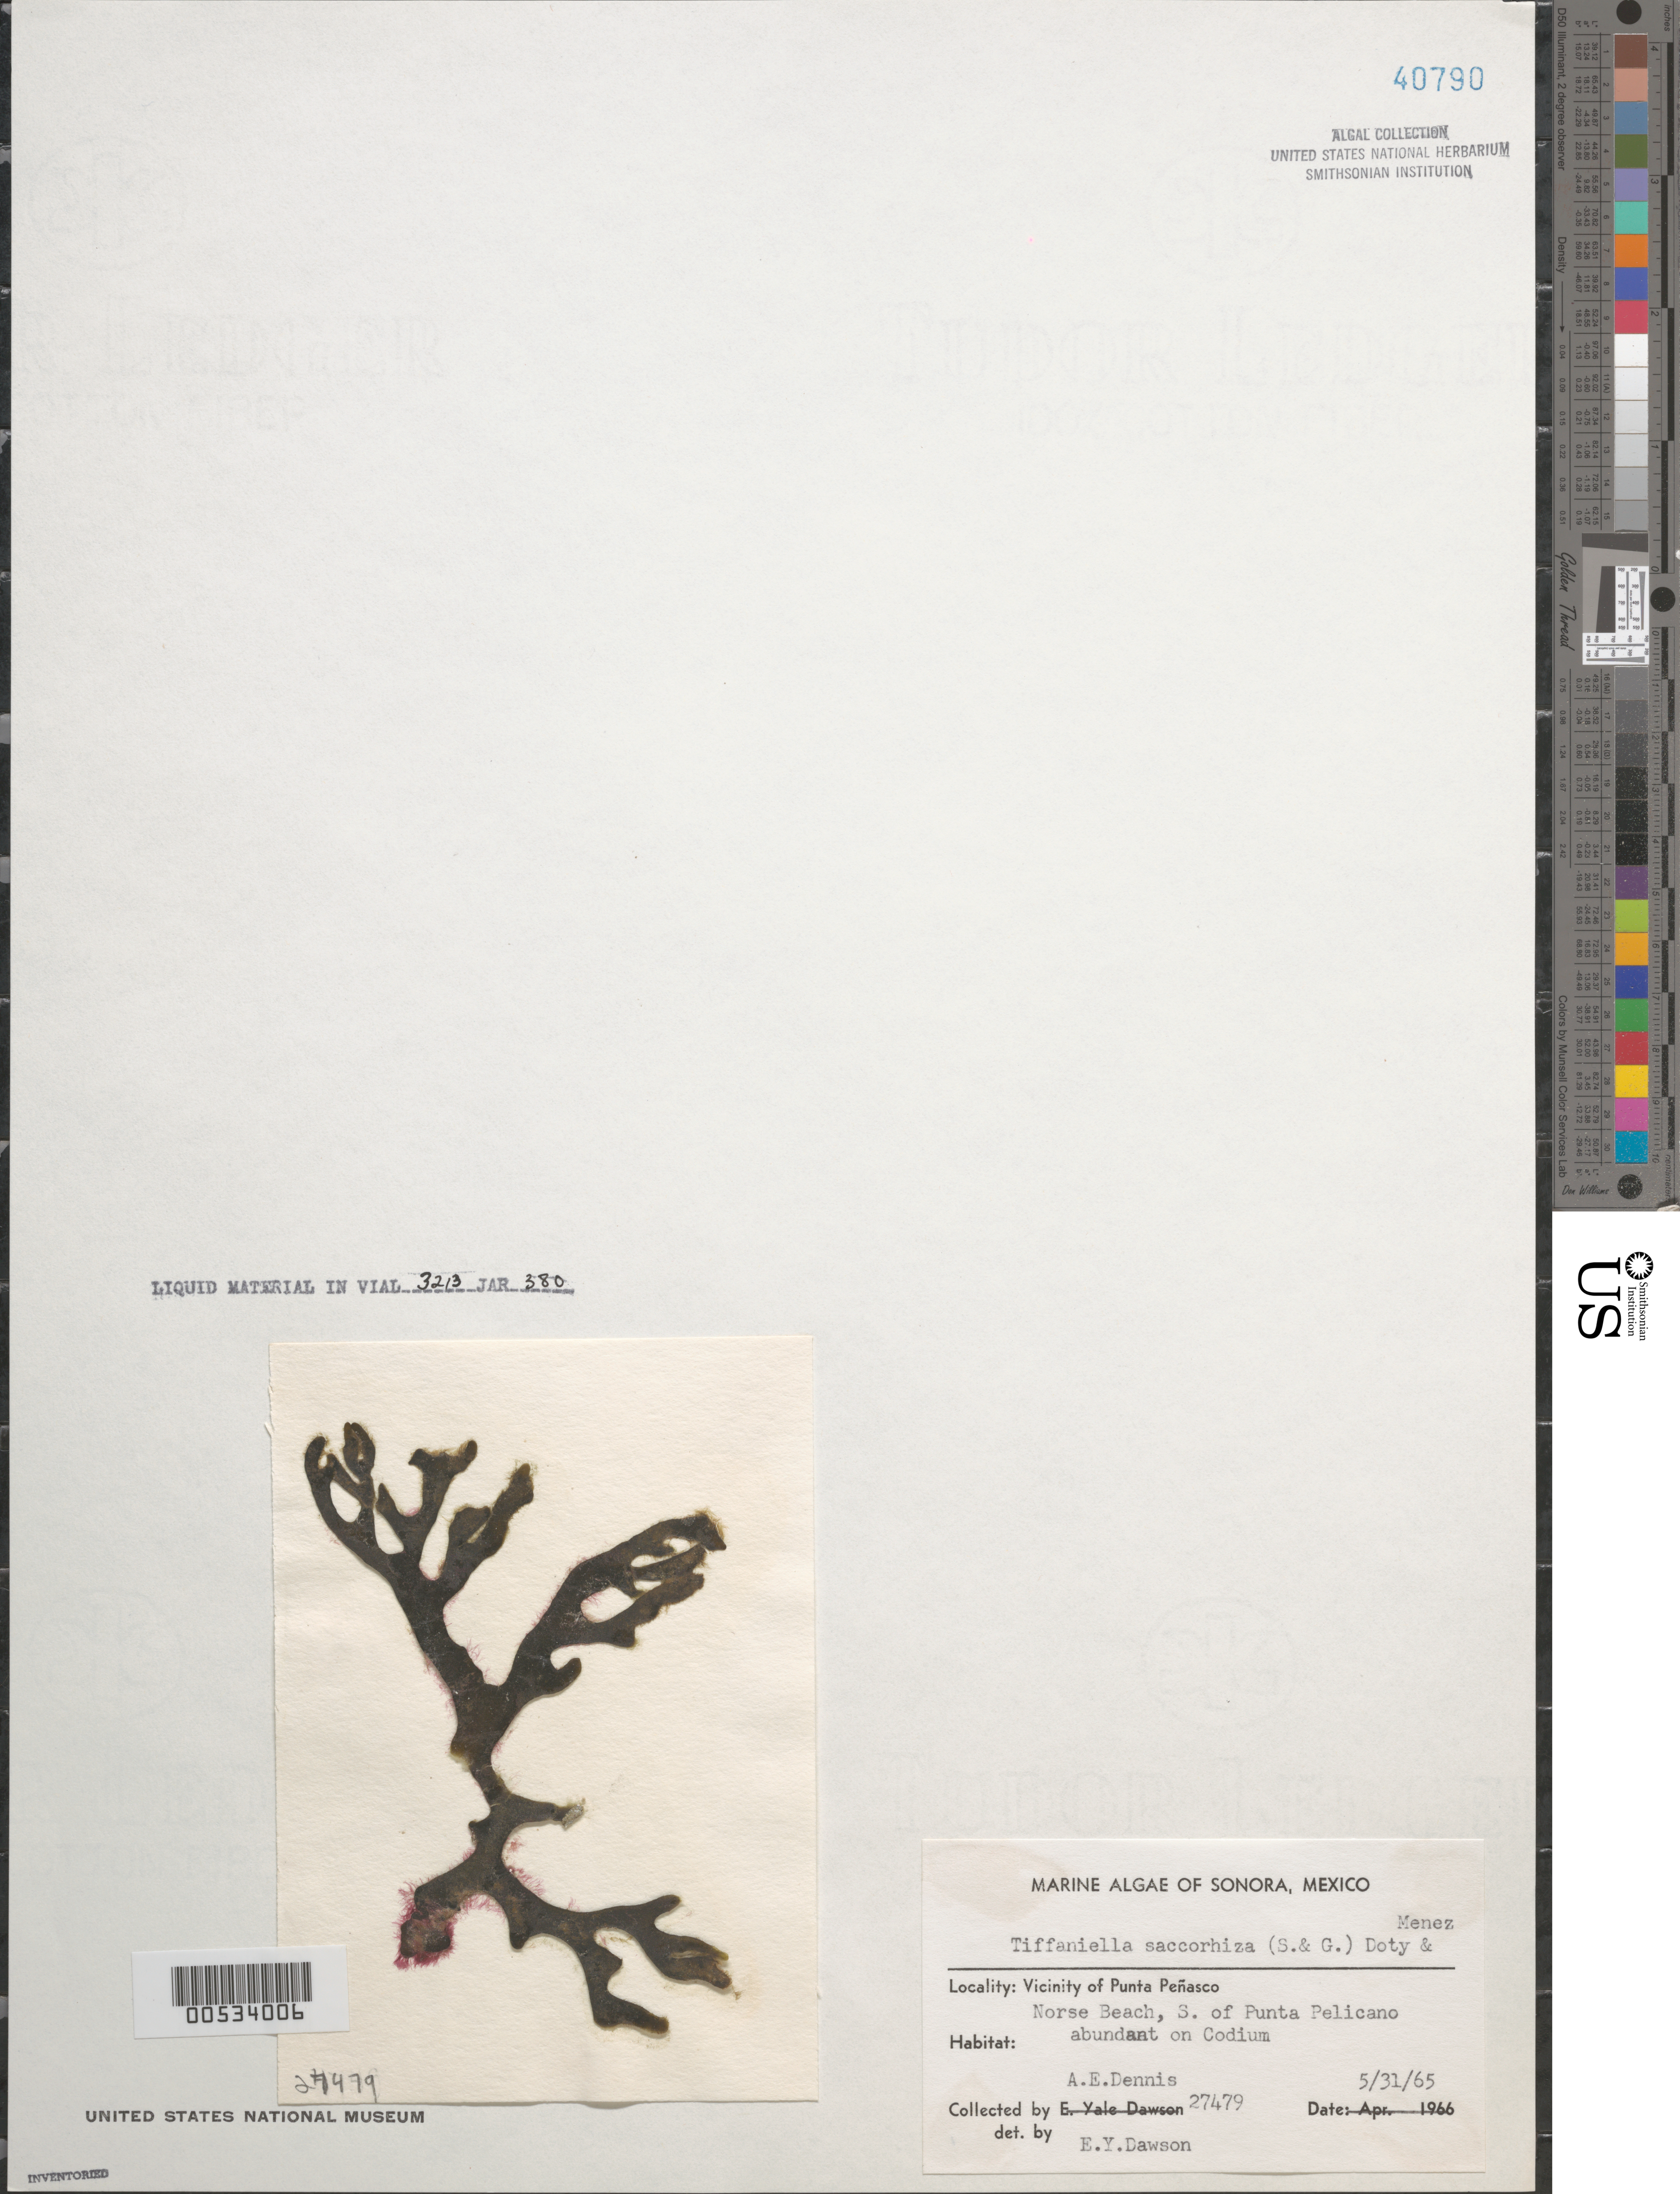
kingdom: Plantae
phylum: Rhodophyta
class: Florideophyceae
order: Ceramiales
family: Wrangeliaceae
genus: Tiffaniella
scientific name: Tiffaniella saccorhiza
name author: (Setch. & N.L. Gardner) Doty & Menez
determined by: Dawson, E. Y.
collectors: A. Dennis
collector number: EYD 27479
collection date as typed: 31 May 1965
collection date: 1965-05-31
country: Mexico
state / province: Sonora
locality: Norse Beach, south of Punta Pelicano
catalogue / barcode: US 40790